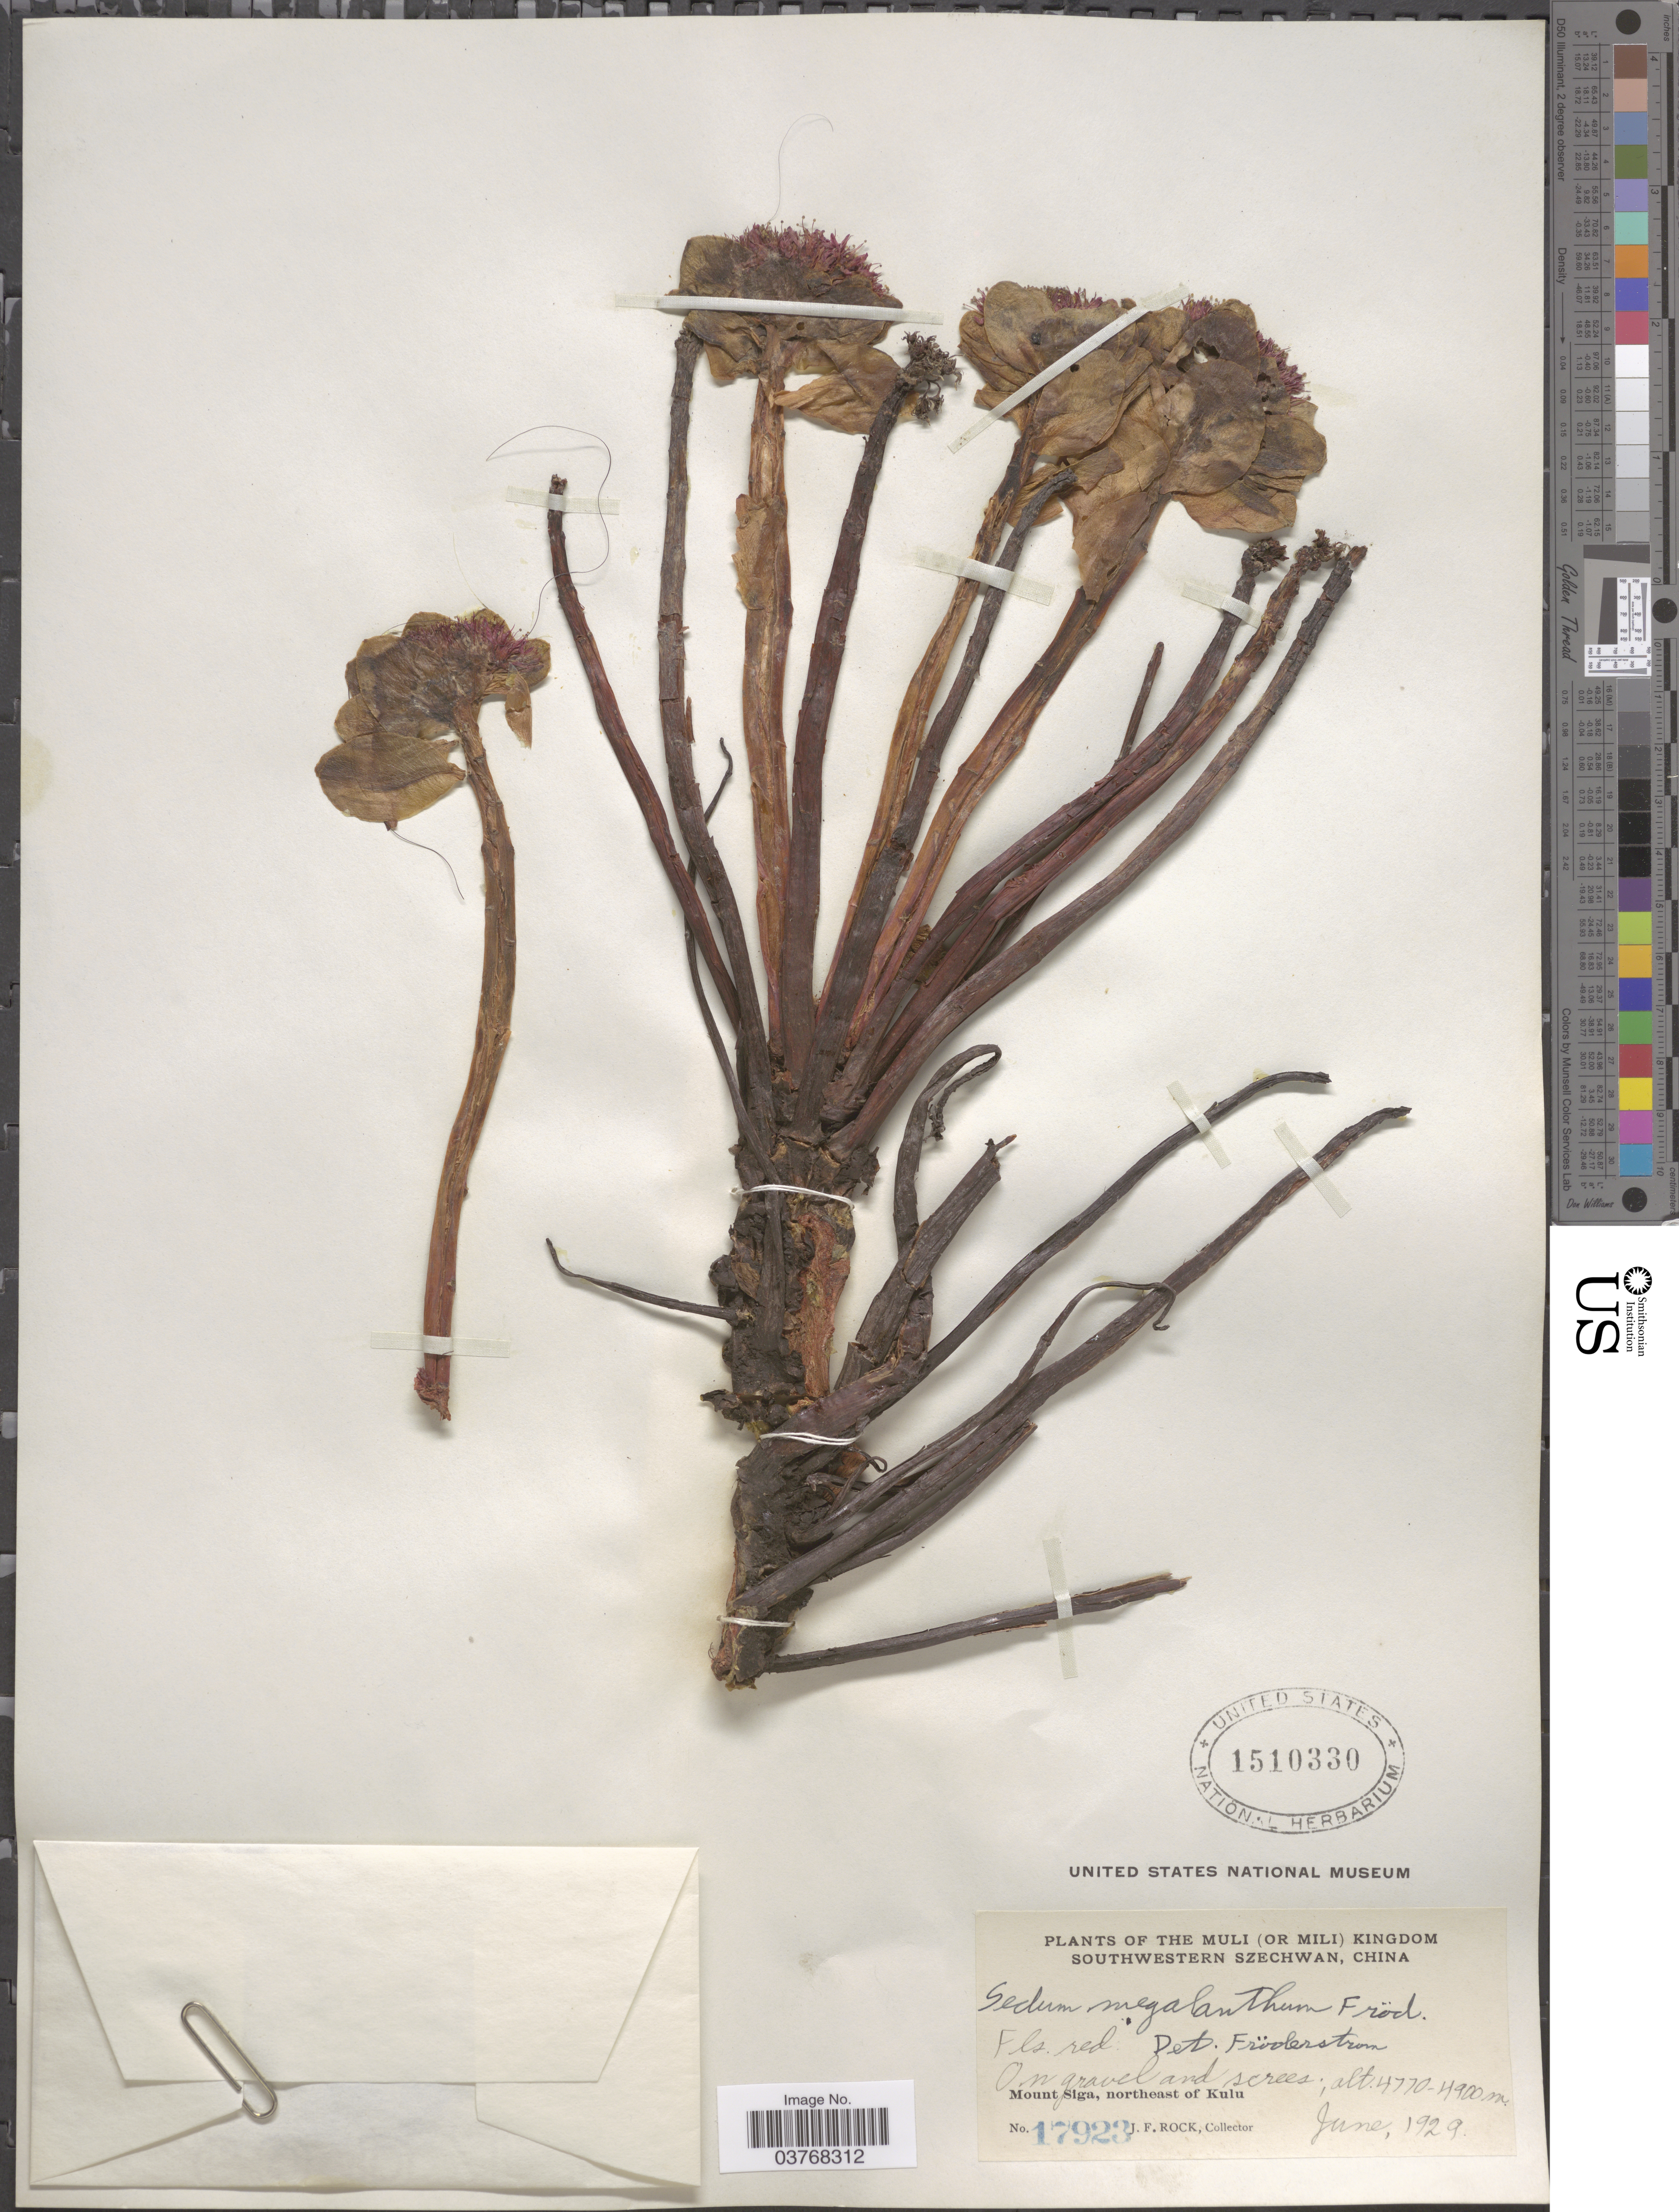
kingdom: Plantae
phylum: Tracheophyta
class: Magnoliopsida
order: Saxifragales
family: Crassulaceae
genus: Rhodiola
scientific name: Rhodiola crenulata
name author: (Hook. f. & Thomson) H. Ohba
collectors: J. Rock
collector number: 17923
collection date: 1929-06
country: China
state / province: Sichuan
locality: The Muli (or Mili) Kingdom, Southwestern Szechwan. Mount Siga, northeast of Kulu.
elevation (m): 4770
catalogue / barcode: US 1510330